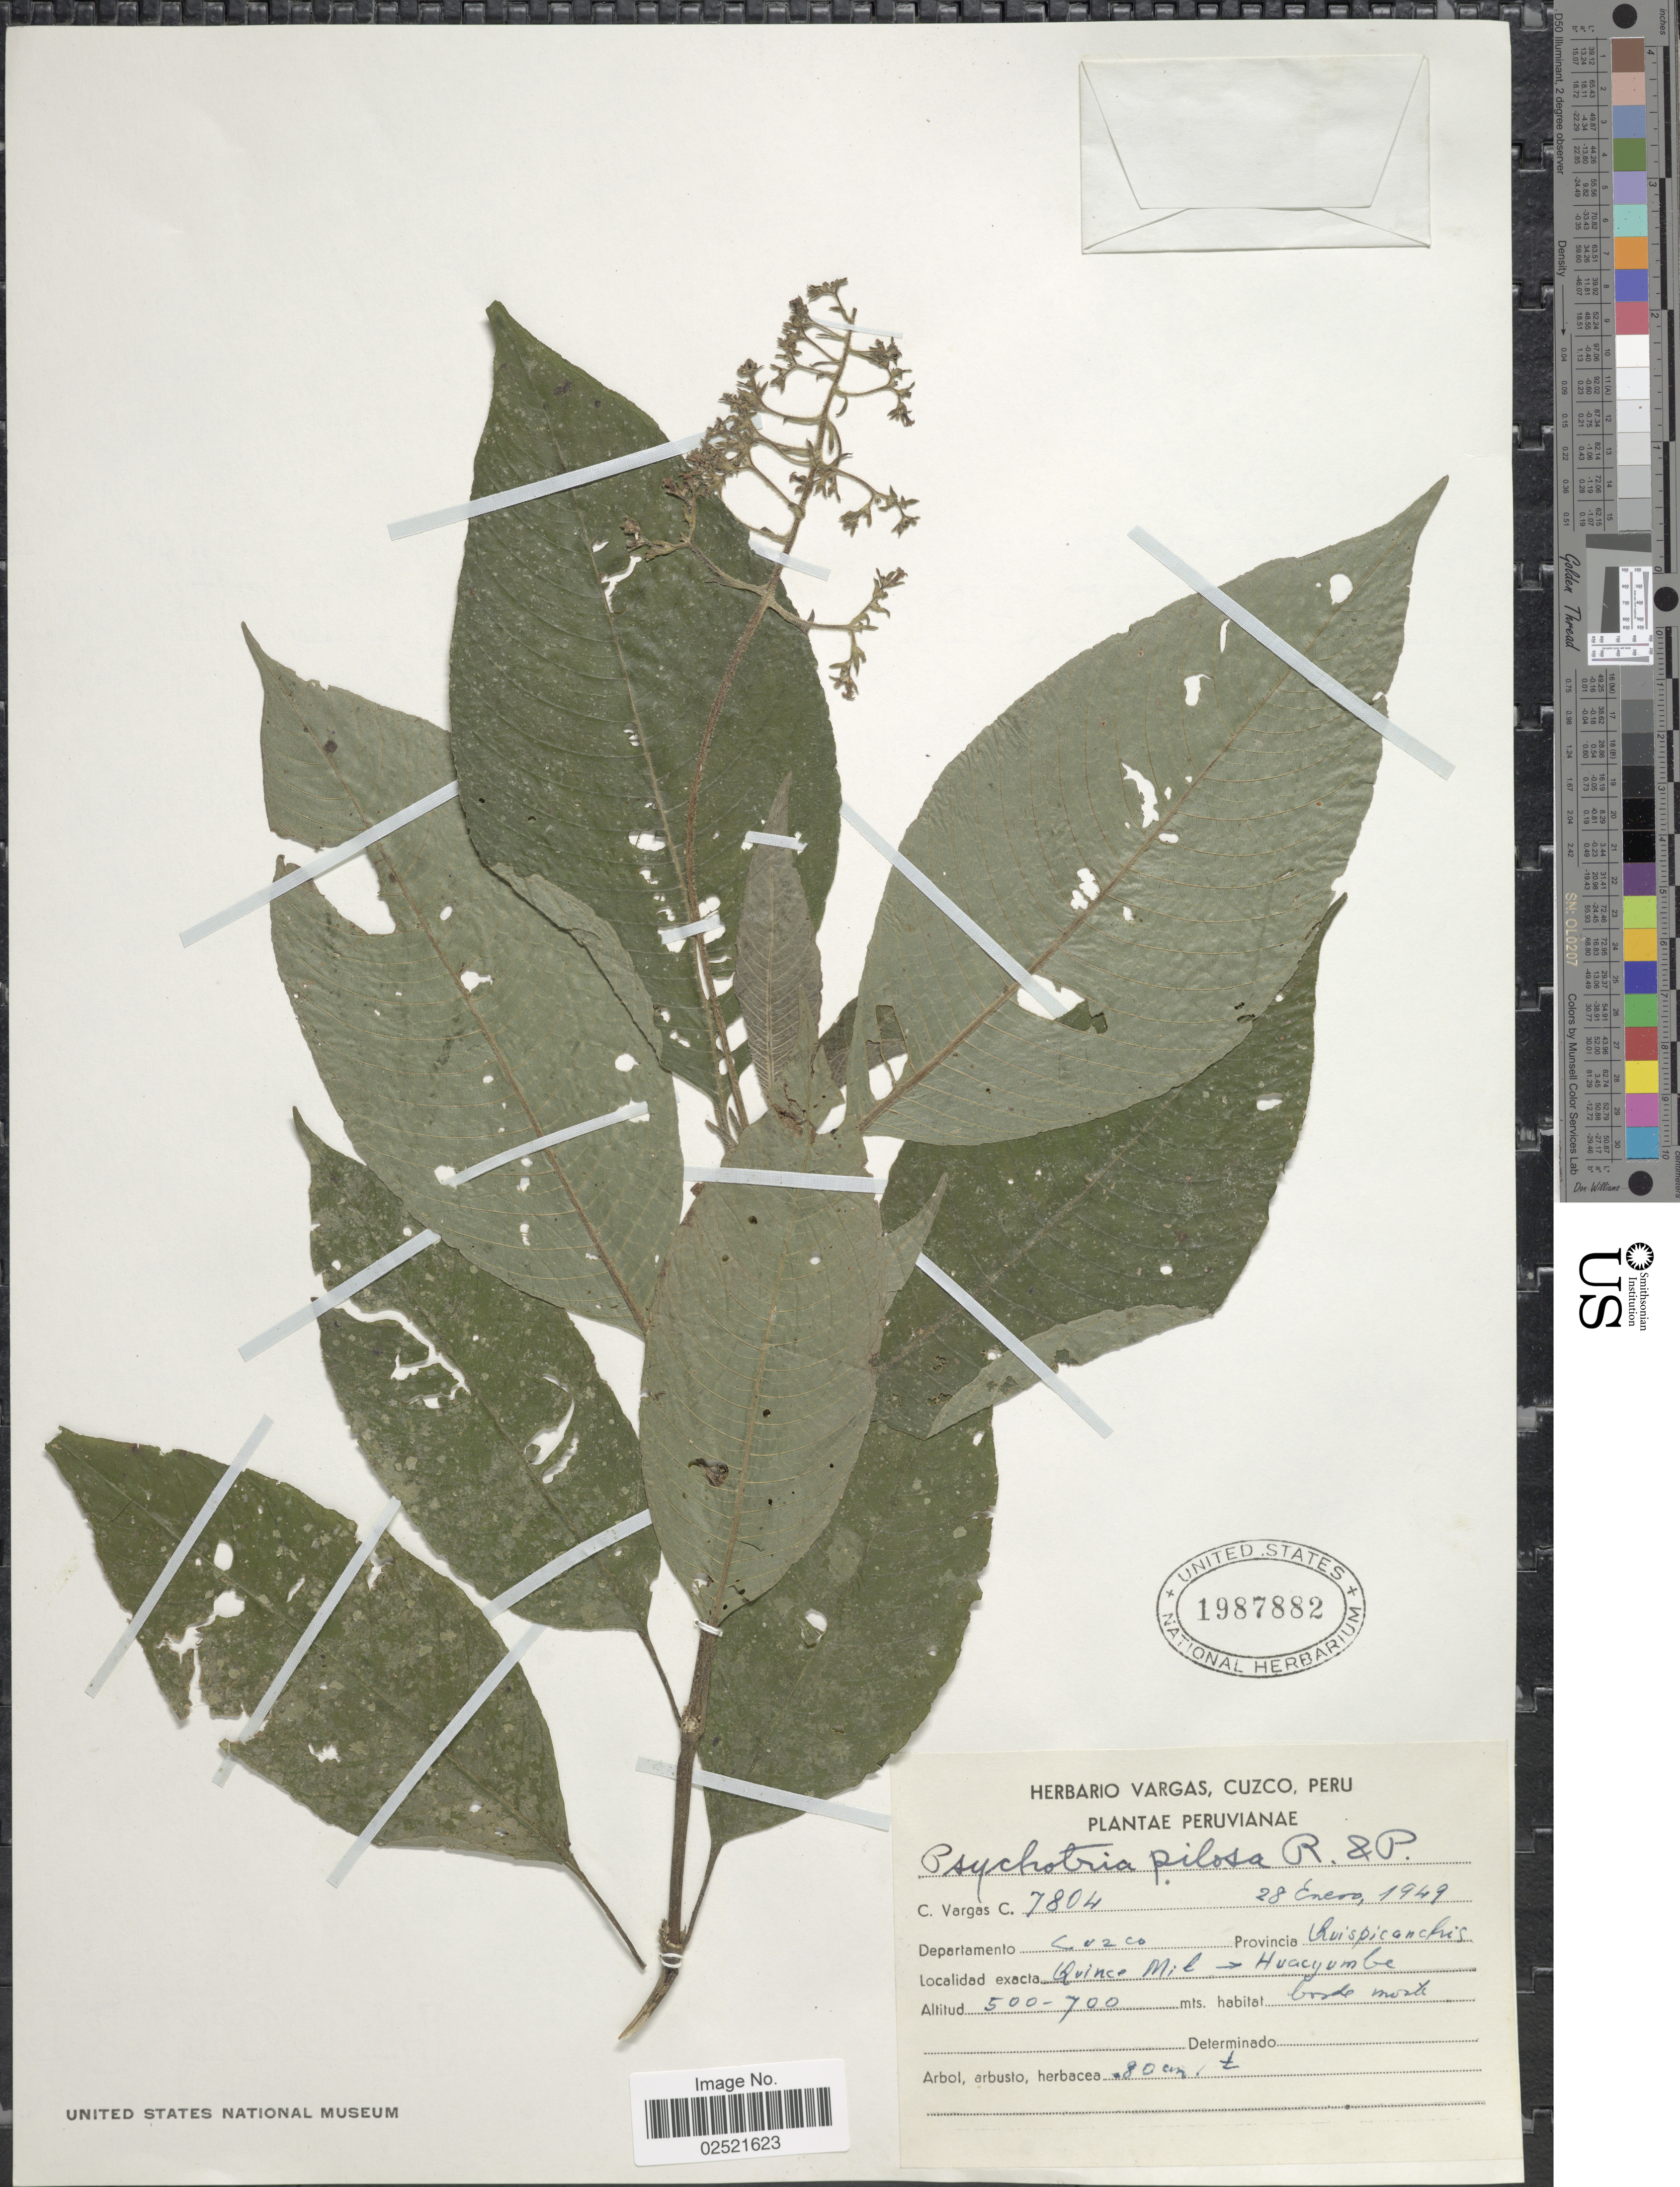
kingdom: Plantae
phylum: Tracheophyta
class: Magnoliopsida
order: Gentianales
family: Rubiaceae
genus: Psychotria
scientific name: Psychotria pilosa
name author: Ruiz & Pav.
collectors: C. Vargas Calderón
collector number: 7804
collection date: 1949-01-28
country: Peru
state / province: Cusco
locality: Provincia Quispicanchis, Quince Mil, Huacyumbe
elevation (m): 500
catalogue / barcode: US 1987882